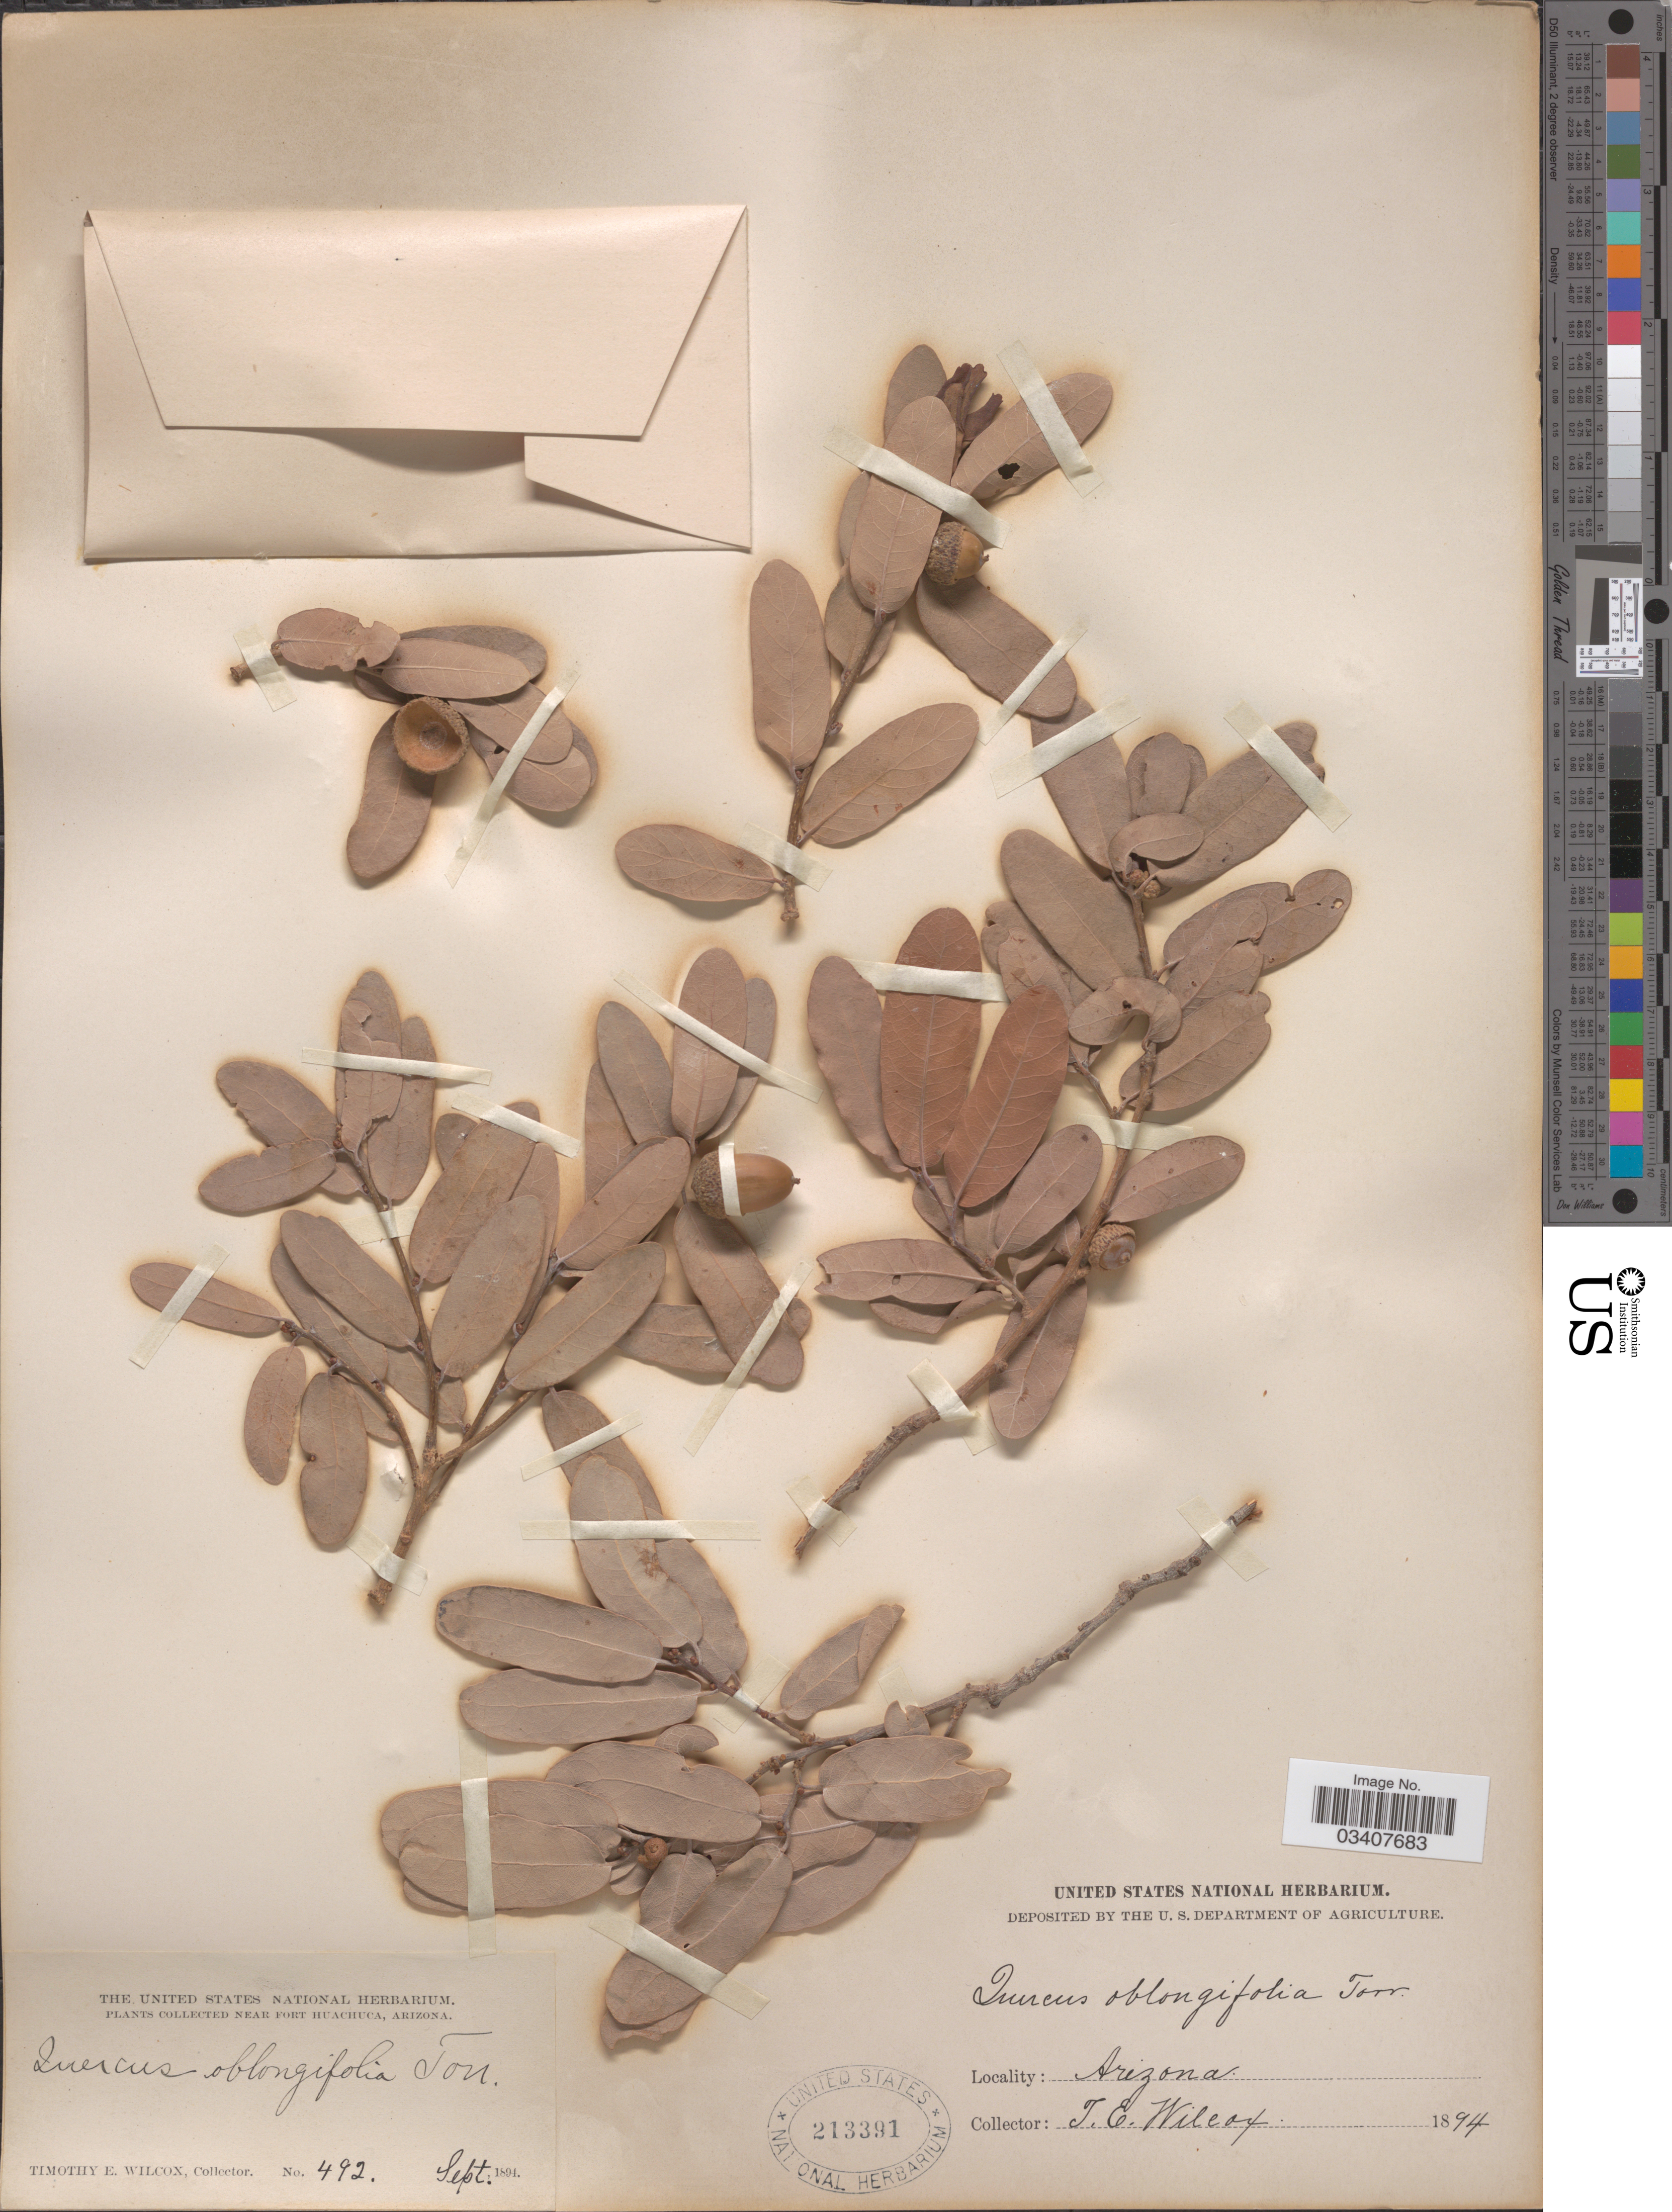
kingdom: Plantae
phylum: Tracheophyta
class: Magnoliopsida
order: Fagales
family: Fagaceae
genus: Quercus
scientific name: Quercus oblongifolia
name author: Torr.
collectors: T. E. Wilcox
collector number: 492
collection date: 1894-09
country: United States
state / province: Arizona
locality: Near Fort Huachuca.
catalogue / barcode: US 213391